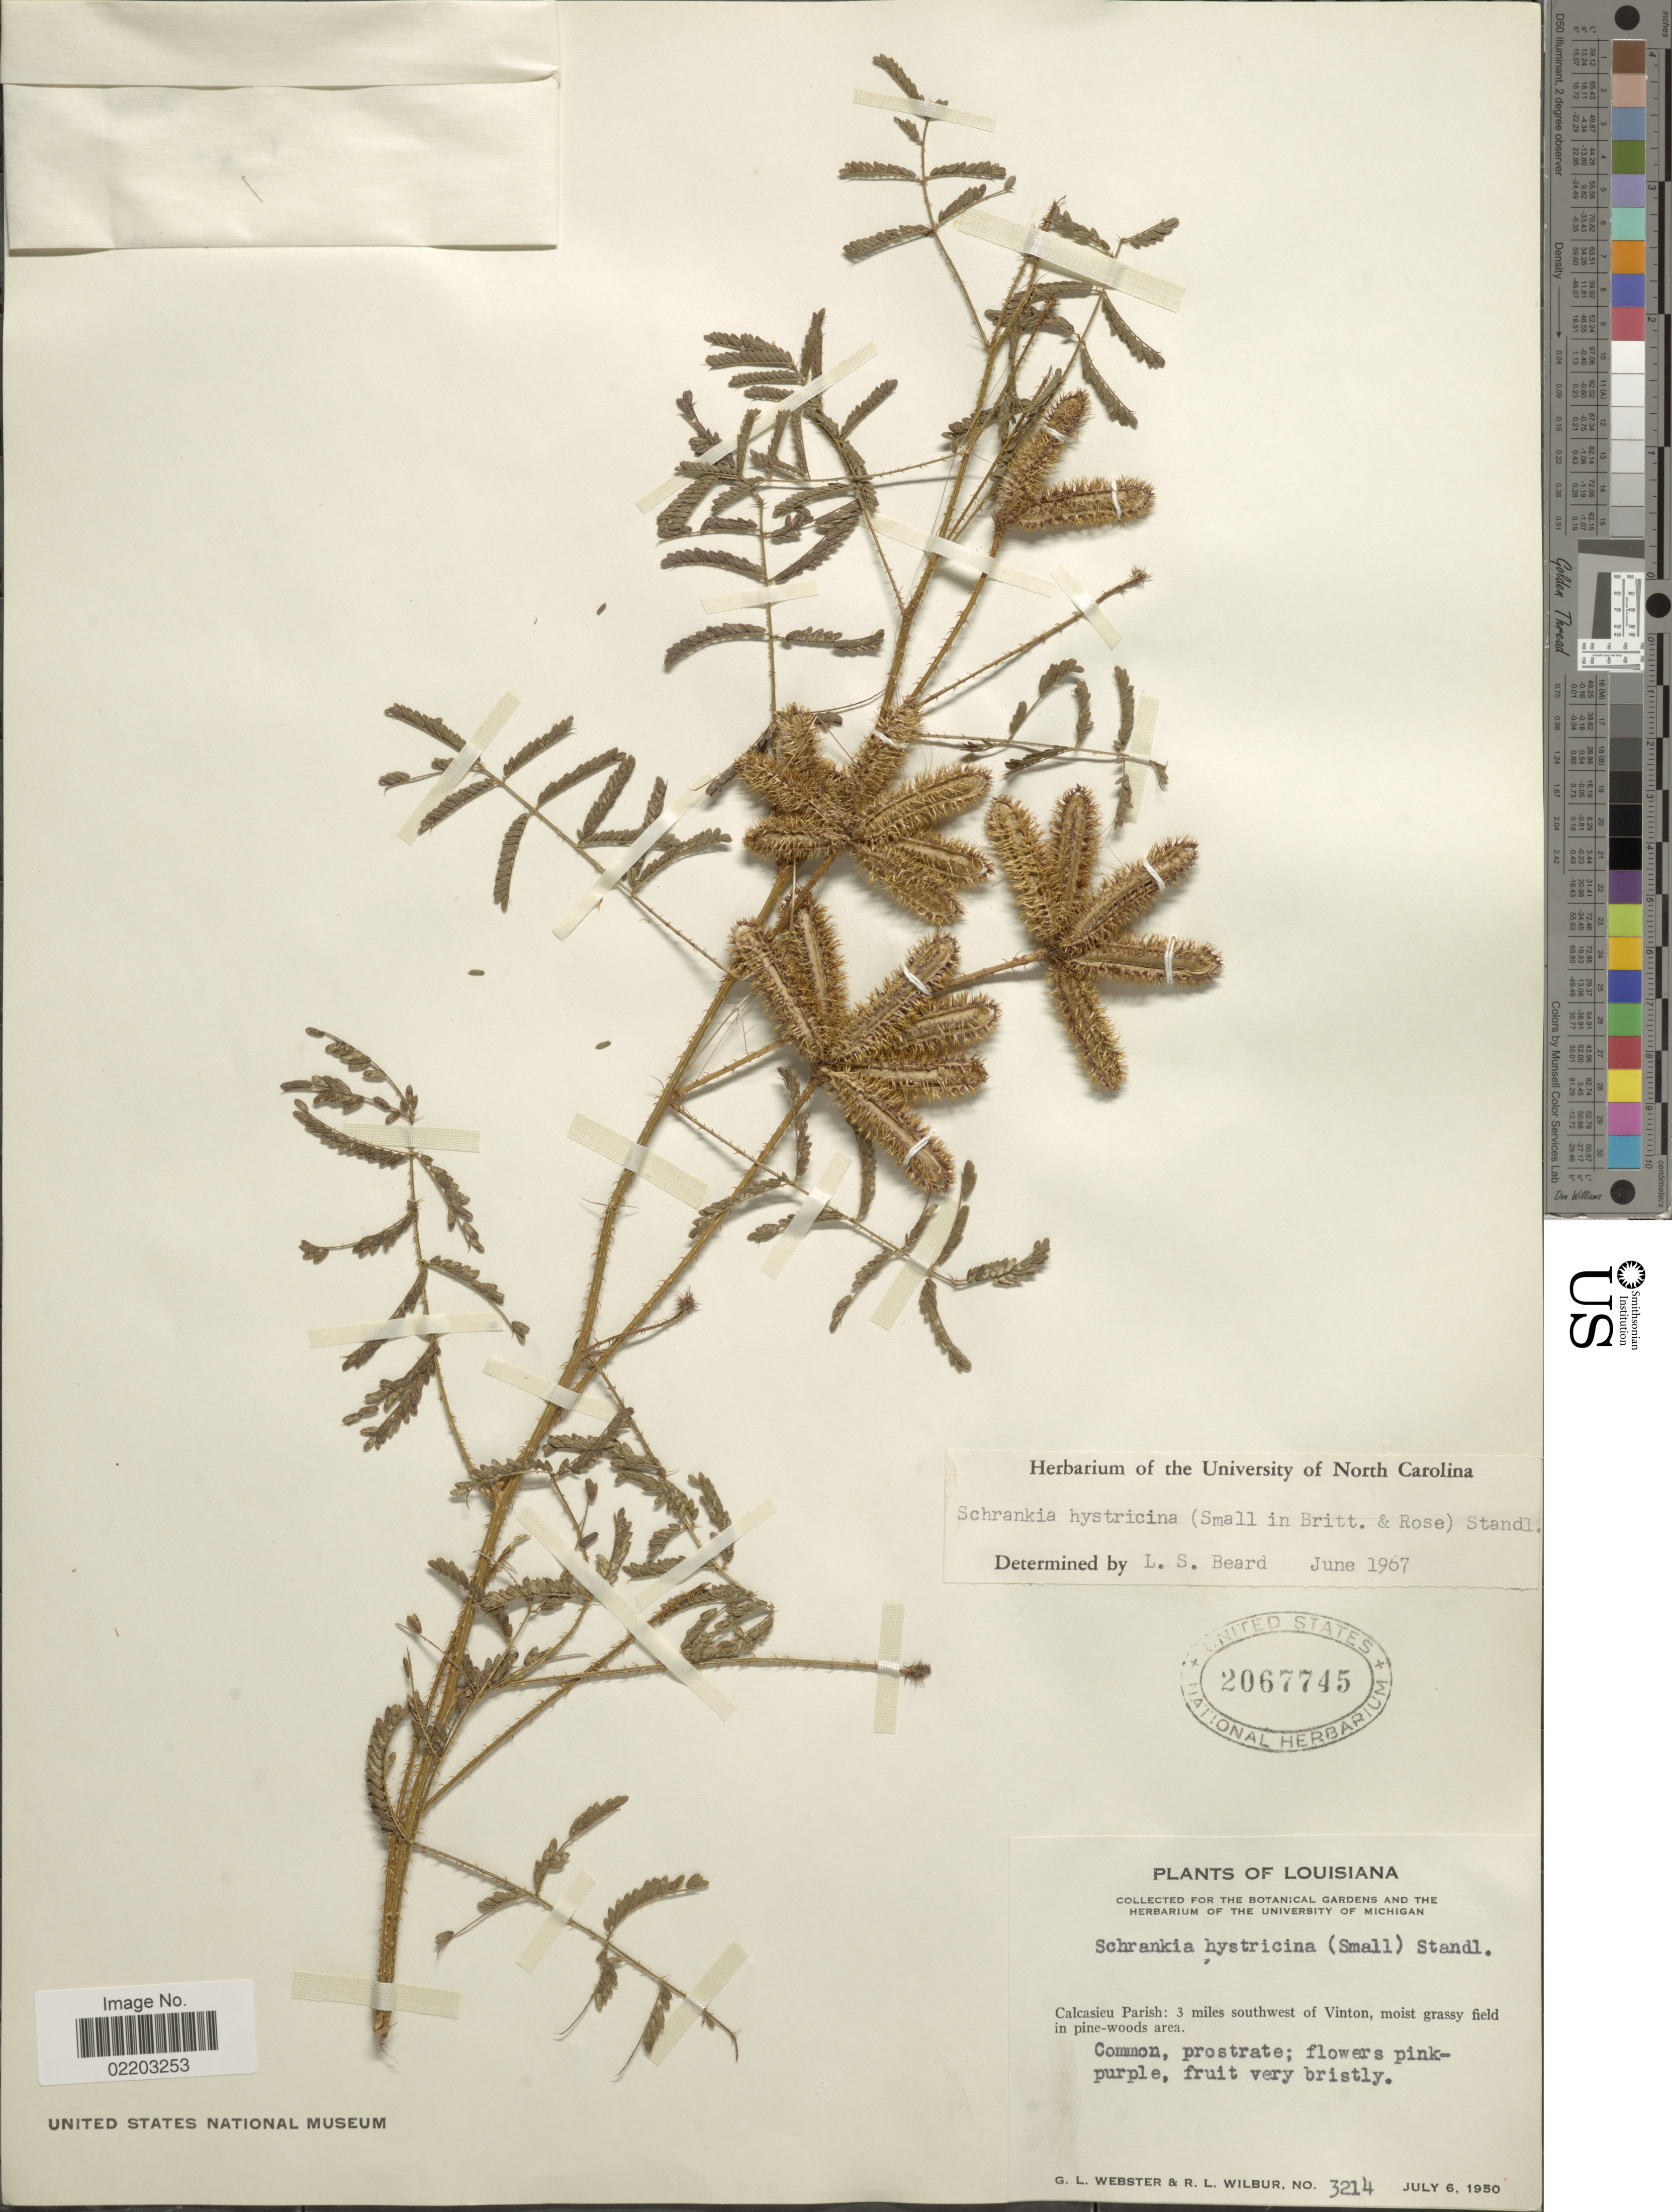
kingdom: Plantae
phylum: Tracheophyta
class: Magnoliopsida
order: Fabales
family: Fabaceae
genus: Mimosa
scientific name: Mimosa hystricina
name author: (Small ex Britton & Rose) B.L. Turner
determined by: Strong, M. T., (US), Smithsonian Institution - National Museum of Natural History (UNITED STATES)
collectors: G. L. Webster & R. L. Wilbur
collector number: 3214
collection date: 1950-07-06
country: United States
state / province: Louisiana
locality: Calcasieu Parish: 3 mile southwest of Vinton, moist grassy field in pine-woods area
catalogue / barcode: US 2067745